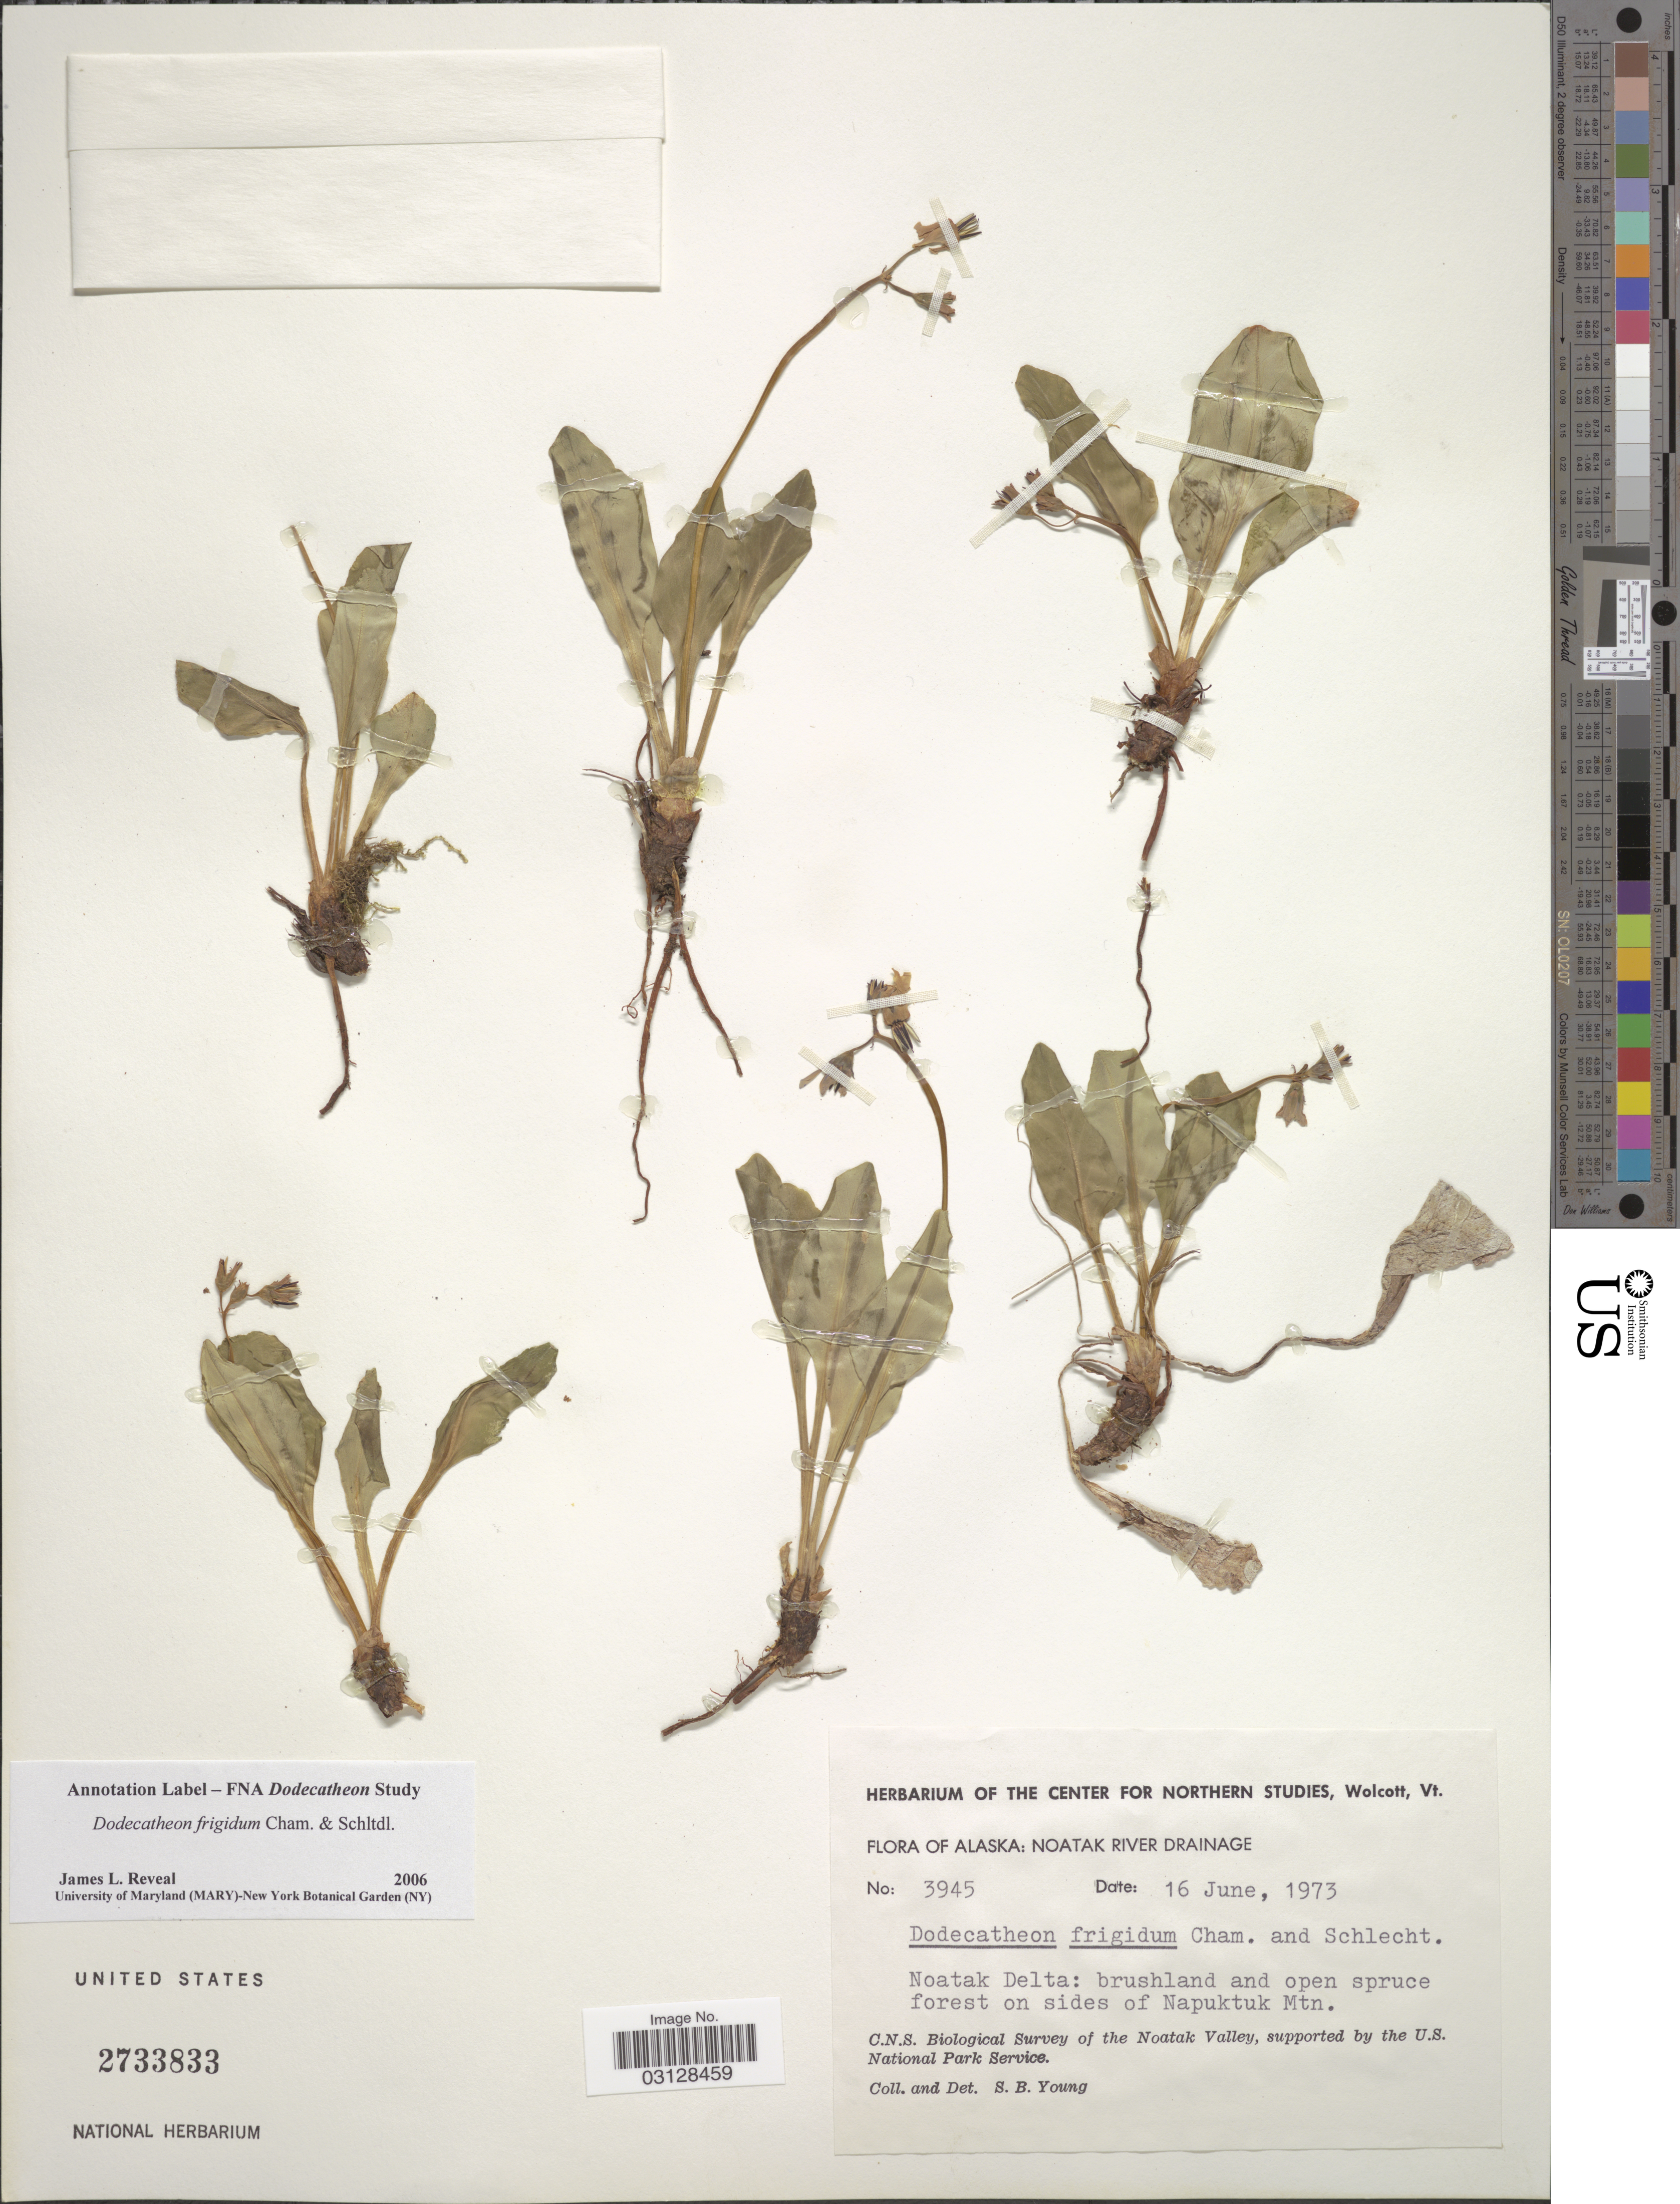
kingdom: Plantae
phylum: Tracheophyta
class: Magnoliopsida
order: Ericales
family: Primulaceae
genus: Dodecatheon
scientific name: Dodecatheon frigidum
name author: Cham. & Schltdl.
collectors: S. Young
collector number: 3945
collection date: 1973-06-16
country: United States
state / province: Alaska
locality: Noatak River Drainage. Noatak Delta: brushland and open spruce forest on sides of Napuktuk Mtn.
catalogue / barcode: US 2733833